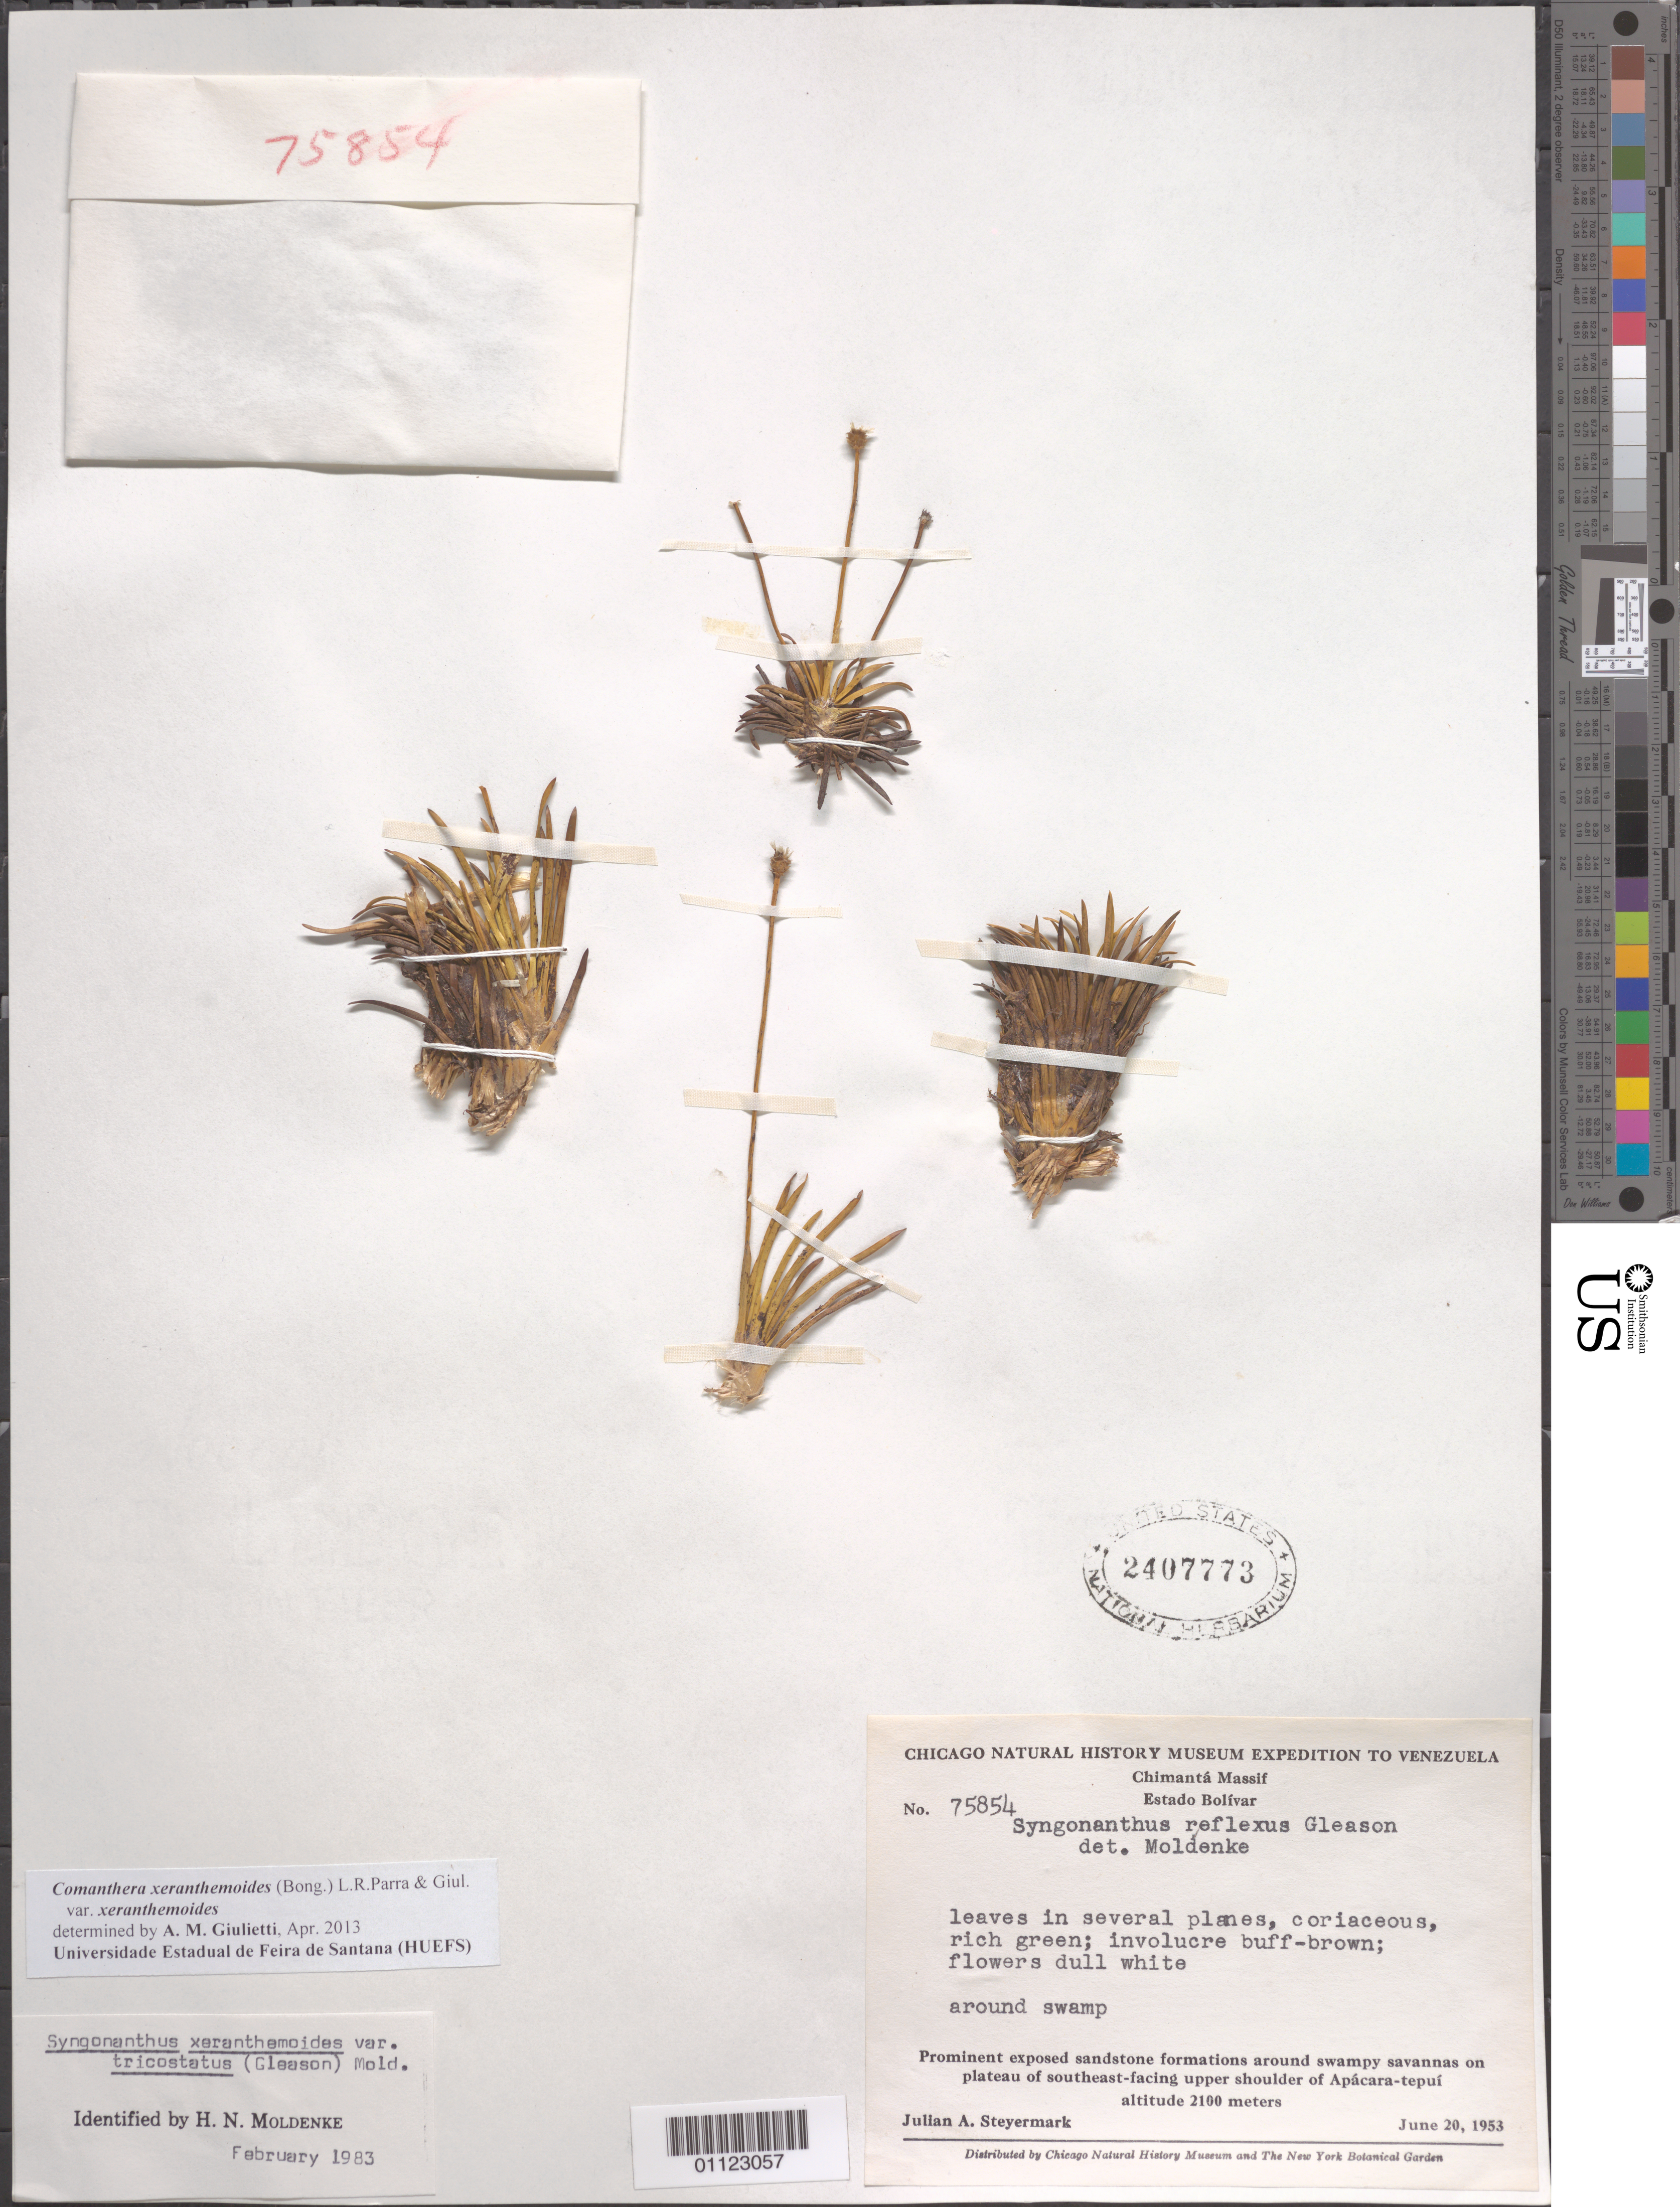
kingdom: Plantae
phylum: Tracheophyta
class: Liliopsida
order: Poales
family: Eriocaulaceae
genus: Comanthera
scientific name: Comanthera xeranthemoides var. xeranthemoides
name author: (Bong.) L.R. Parra & Giul.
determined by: Giulietti, Ana M.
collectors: J. Steyermark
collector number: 75854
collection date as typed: June 20, 1953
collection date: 1953-06-20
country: Venezuela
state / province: Bolívar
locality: Chimantá Massif. Upper shoulder of Apácara-tepuí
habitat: Around swamp. Swampy savannas on plateau of southeast-facing upper shoulder of tepui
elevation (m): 2100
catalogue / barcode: US 2407773